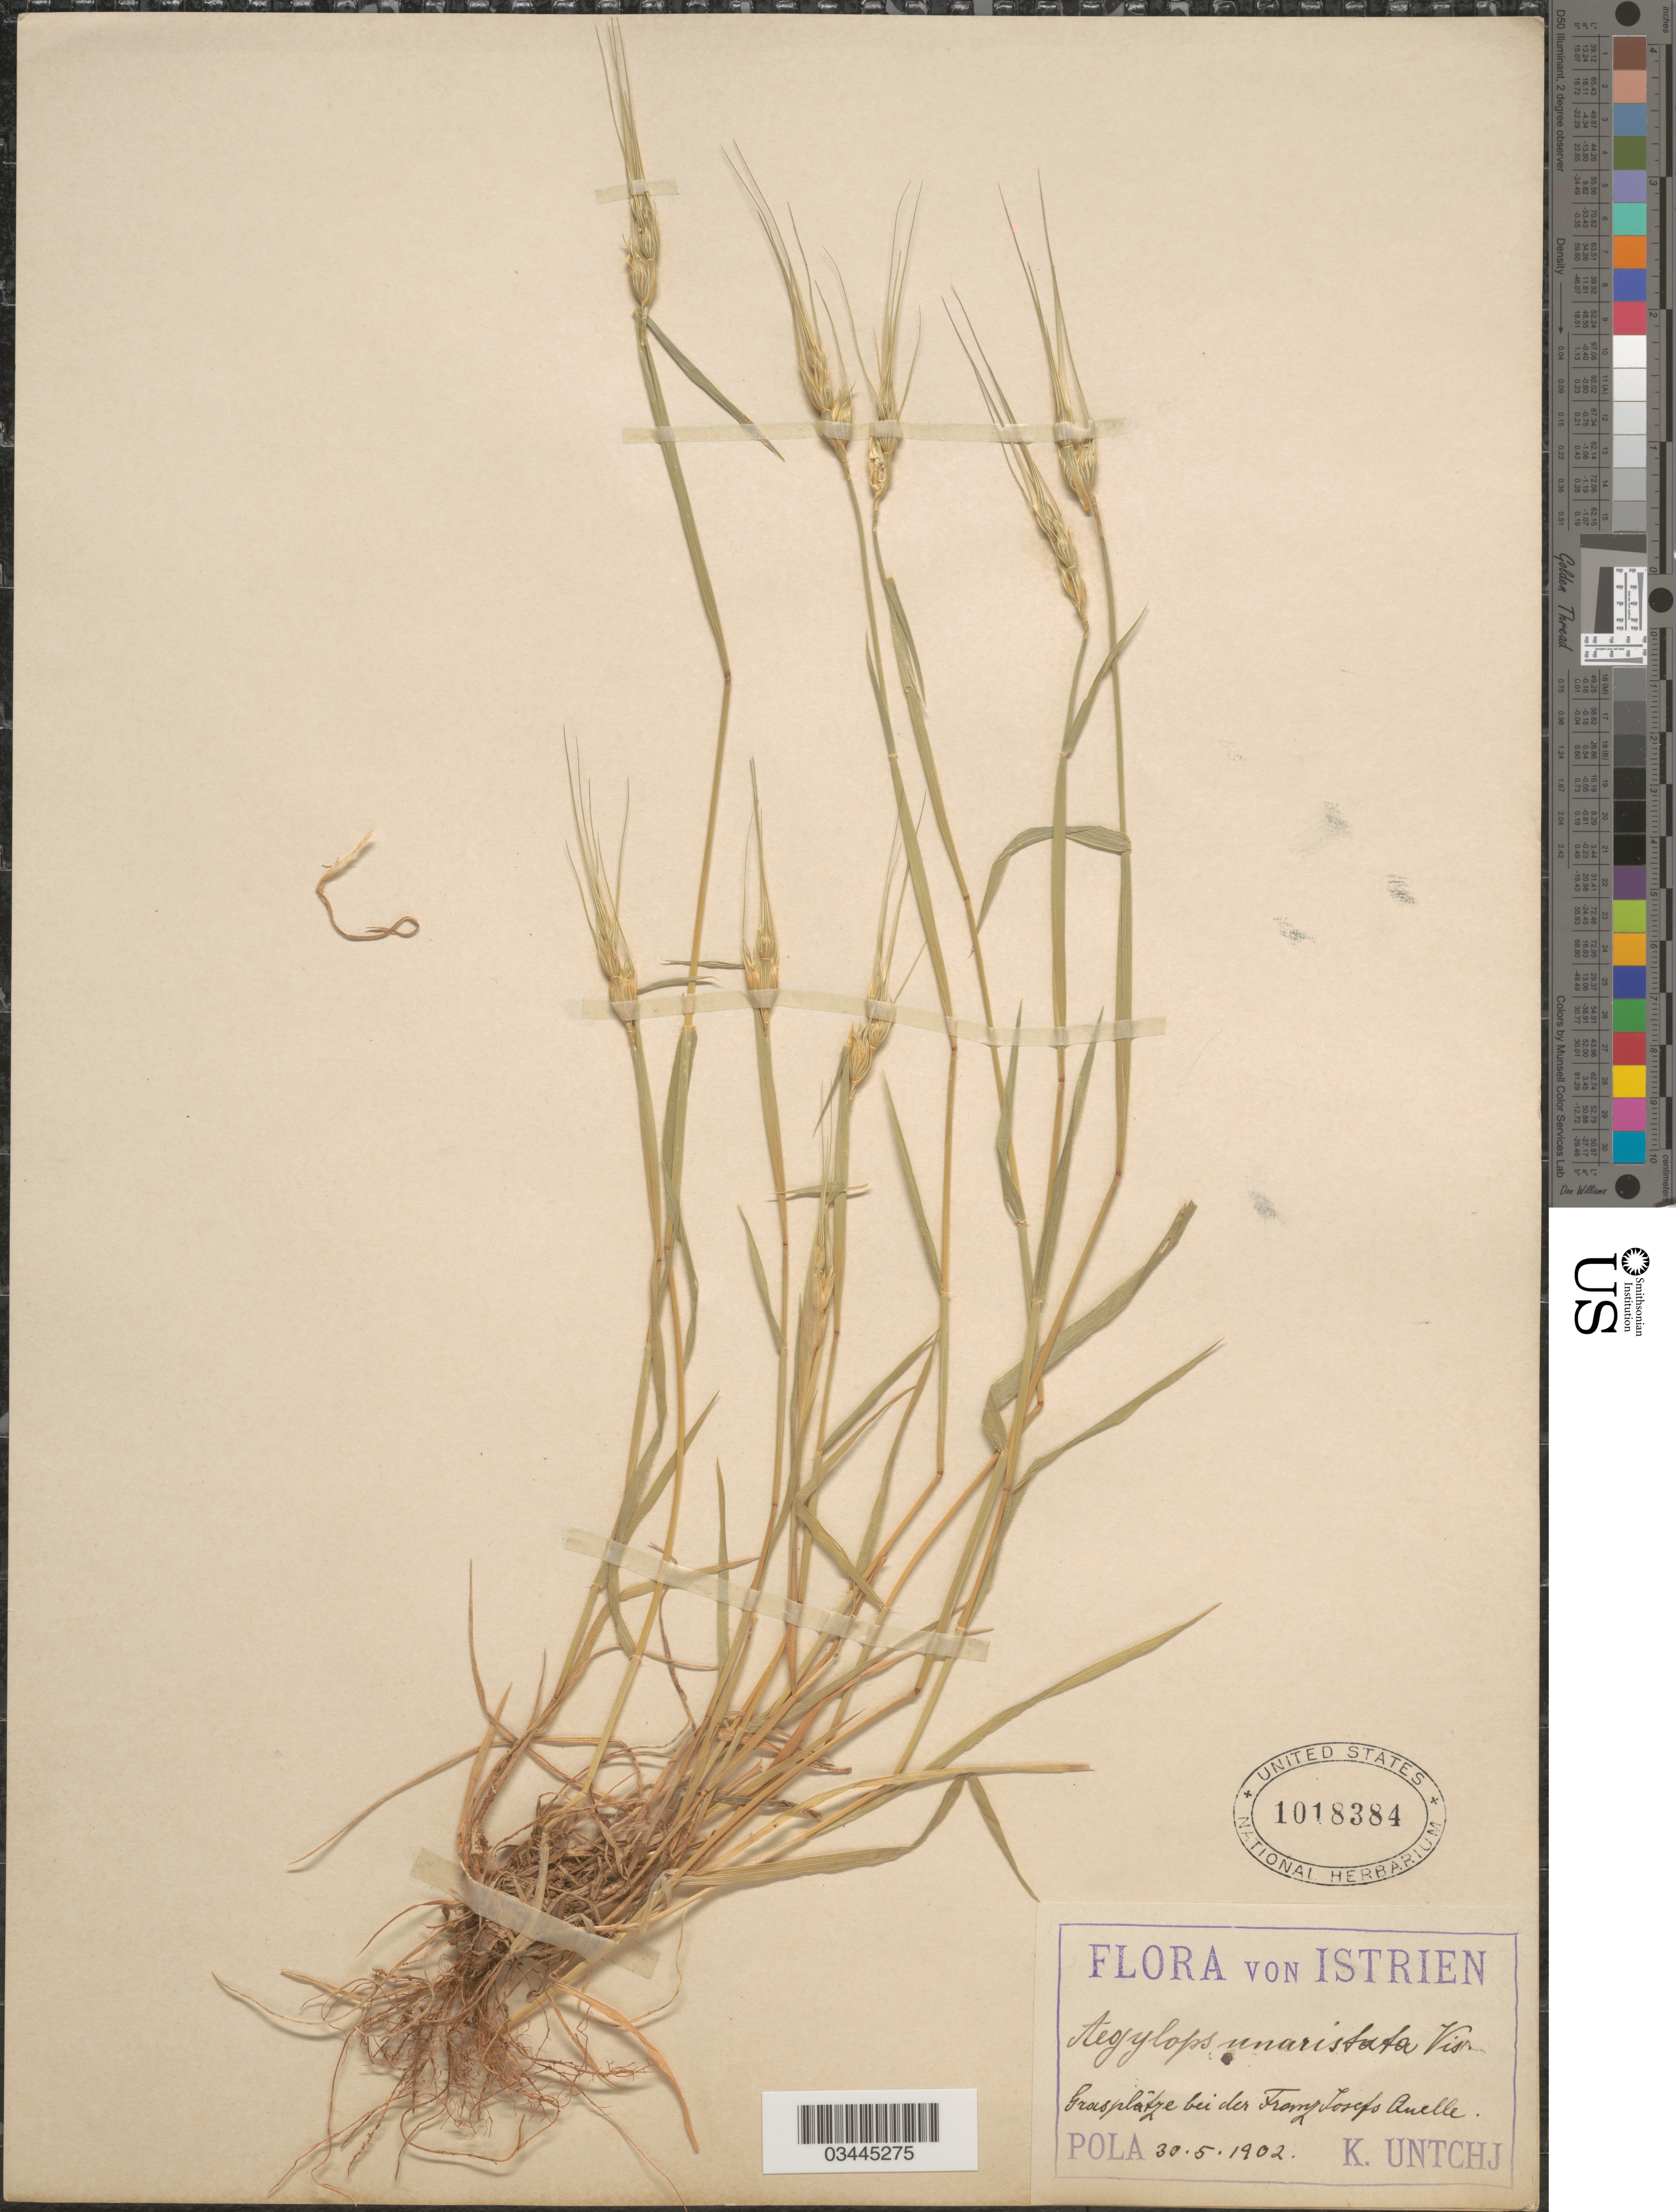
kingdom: Plantae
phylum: Tracheophyta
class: Liliopsida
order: Poales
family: Poaceae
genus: Aegilops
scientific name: Aegilops uniaristata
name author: Vis.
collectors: K. Untchj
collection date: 1902-05-30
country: Croatia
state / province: Istria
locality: Istrien. Grasplätze bei der Tranz Josefs Anelle [interpreted]. Pola.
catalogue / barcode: US 1018384